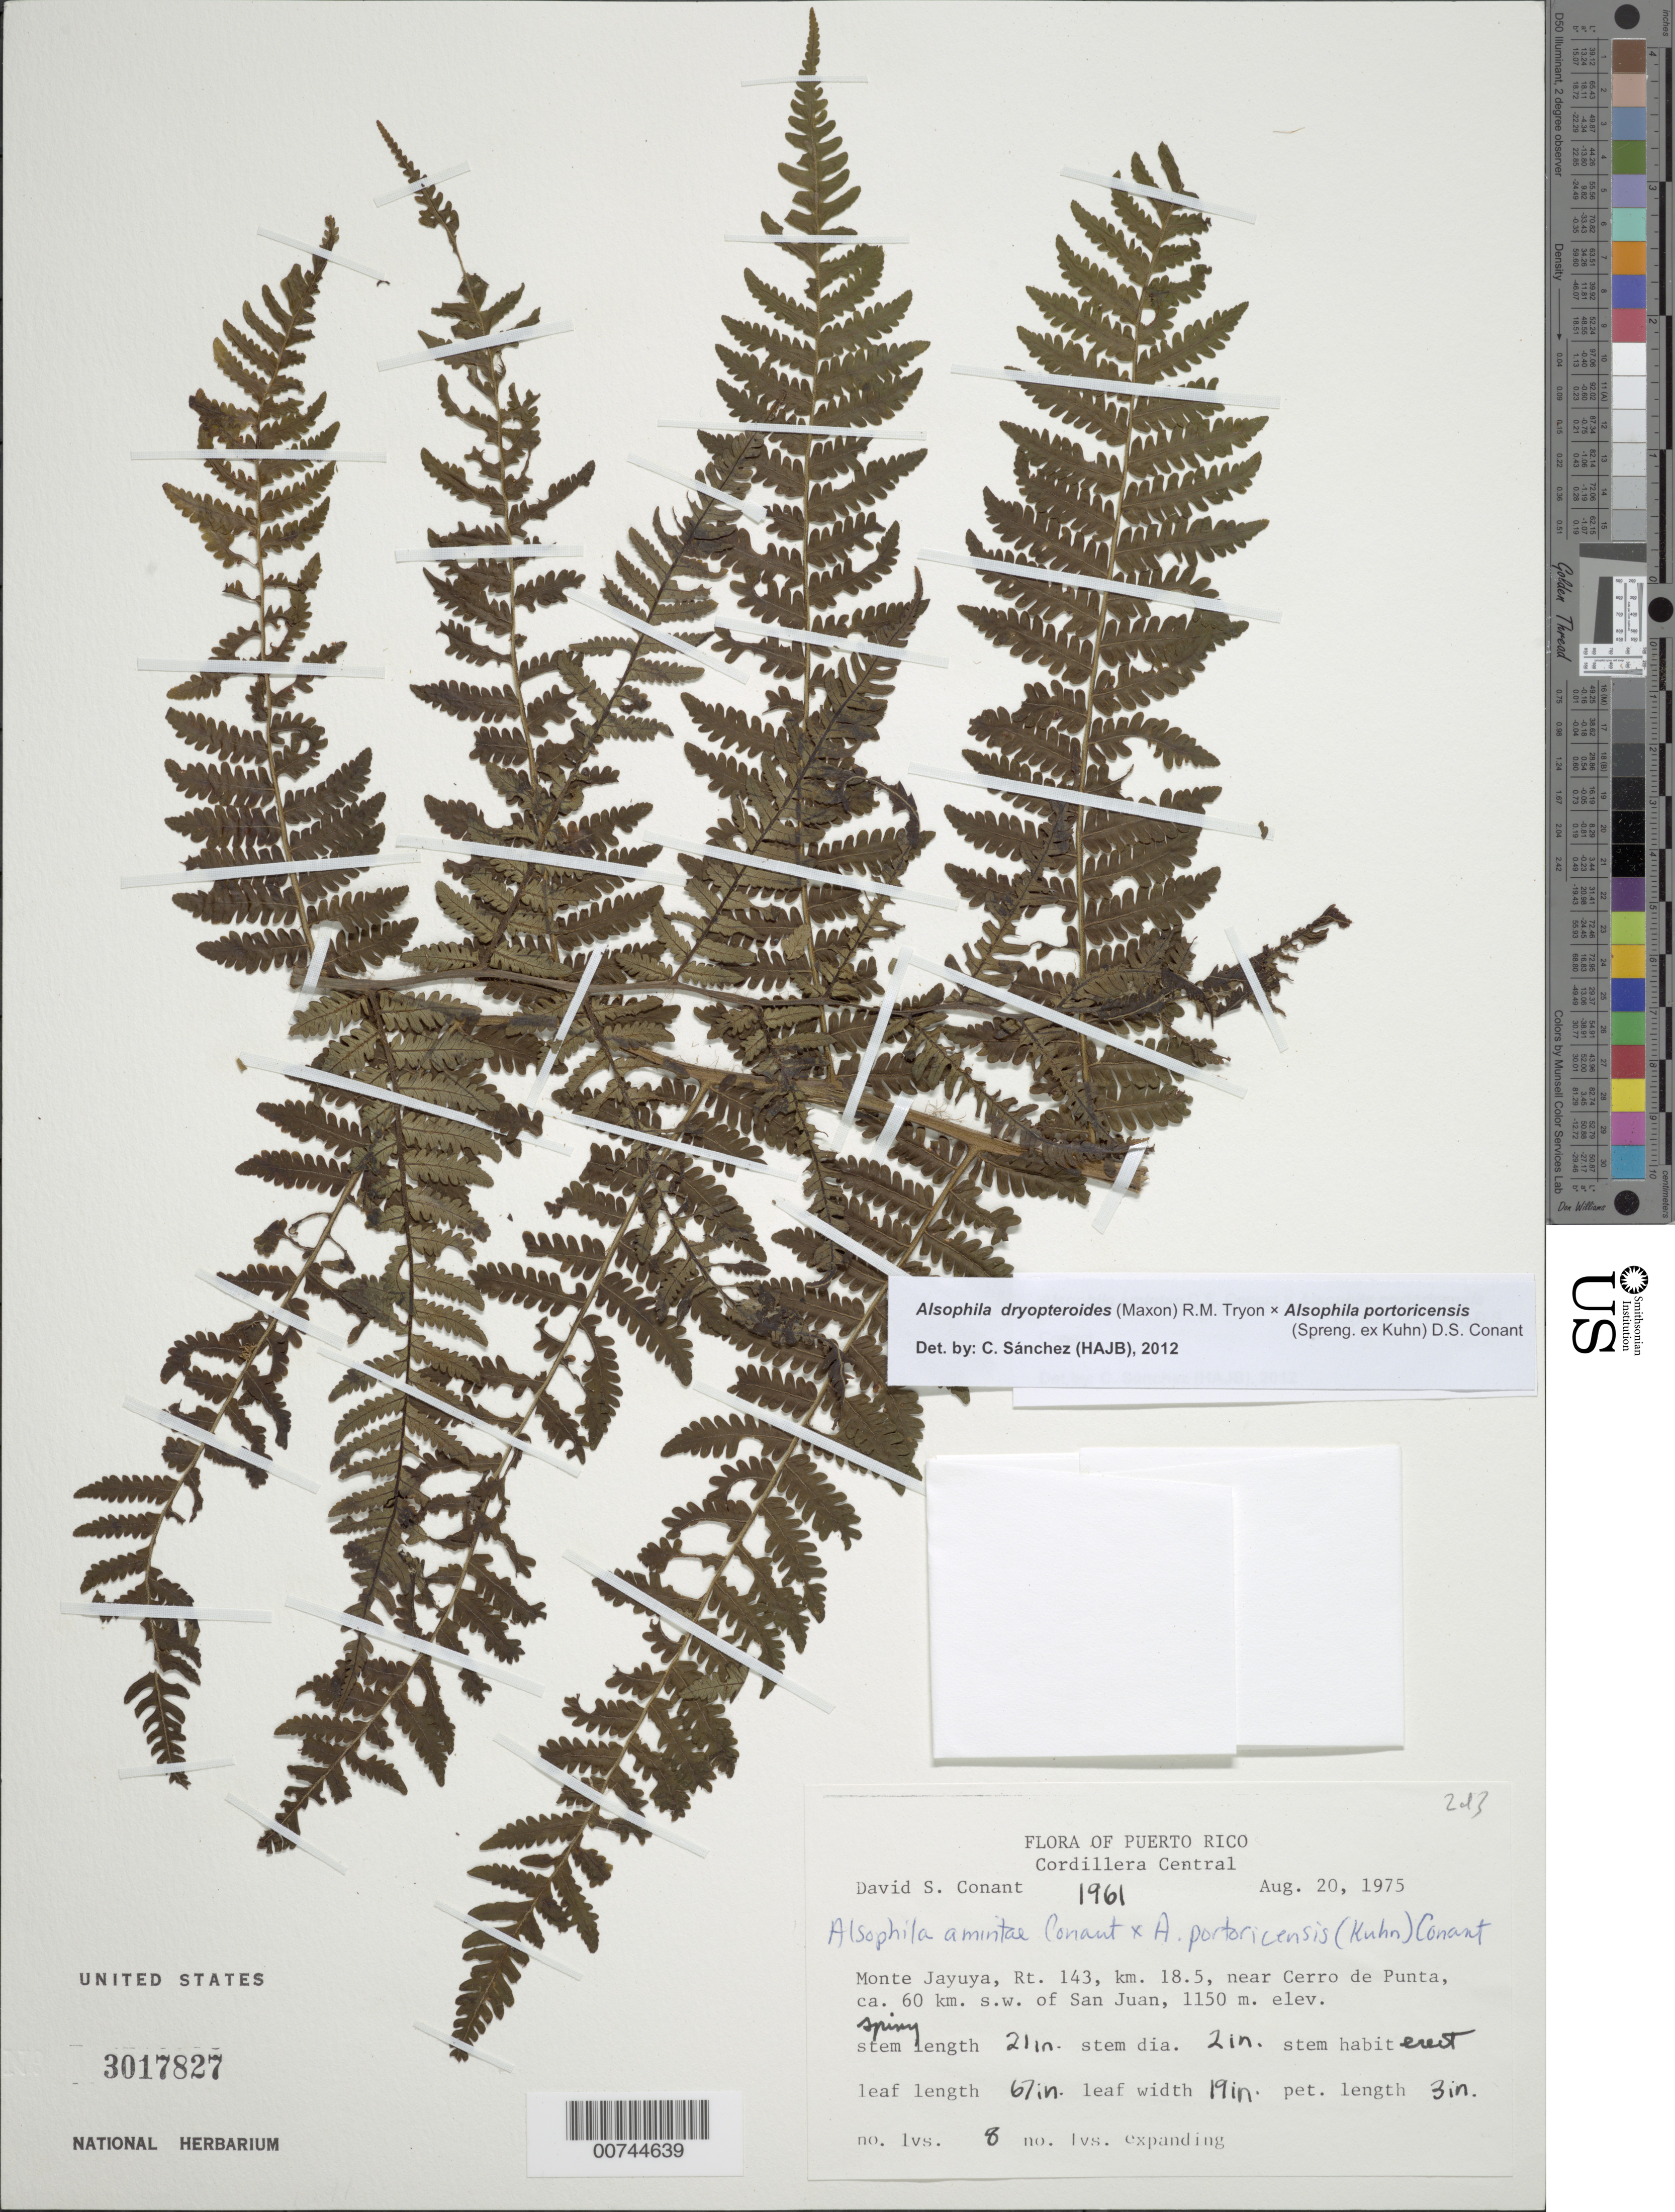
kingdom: Plantae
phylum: Tracheophyta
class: Polypodiopsida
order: Cyatheales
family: Cyatheaceae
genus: Alsophila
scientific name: Alsophila bryophila x A. portoricensis (Spreng. ex Kuhn) D.S. Conant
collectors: D. S. Conant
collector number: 1961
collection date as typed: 20 Aug 1975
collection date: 1975-08-20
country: Puerto Rico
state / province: Jayuya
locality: Monte Jayuya, Rt. 143, km 18.5, near Cerro de Punta, ca. 60 km SW of San Juan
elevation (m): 1150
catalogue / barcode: US 3017827